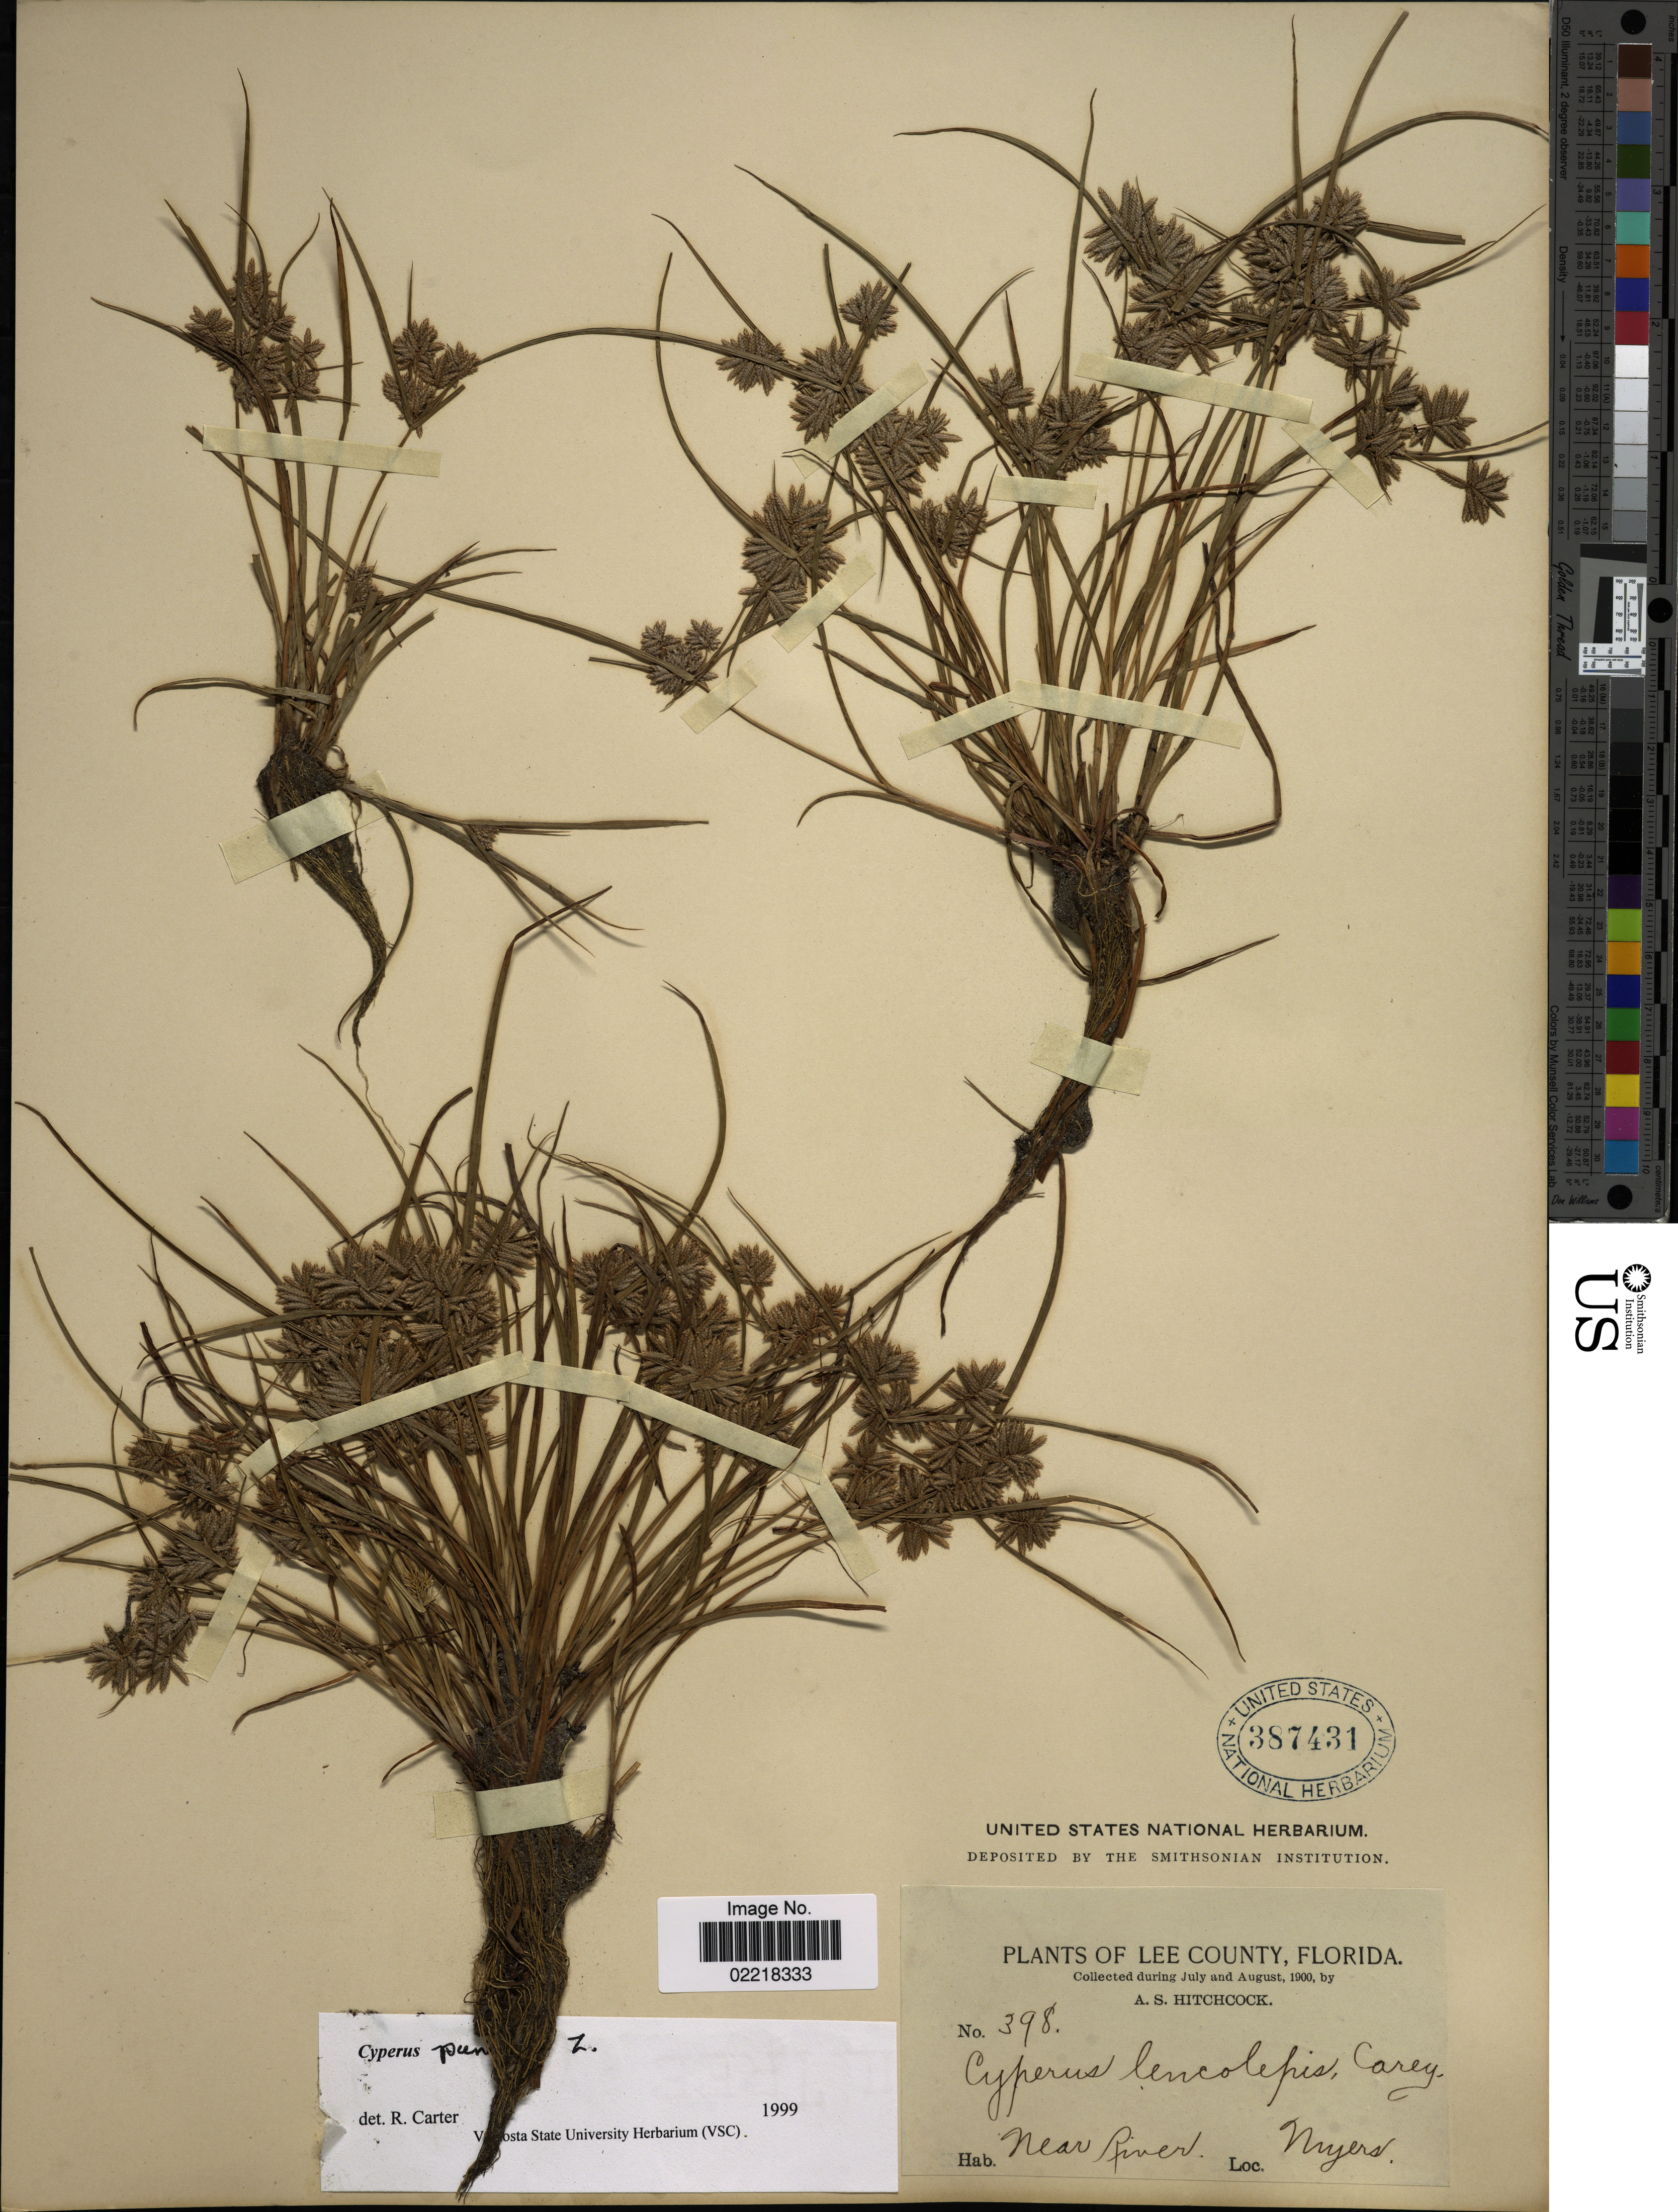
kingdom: Plantae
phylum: Tracheophyta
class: Liliopsida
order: Poales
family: Cyperaceae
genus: Cyperus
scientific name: Cyperus pumilus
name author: L.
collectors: A. S. Hitchcock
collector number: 398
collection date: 1900-07/1900-08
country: United States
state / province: Florida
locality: Lee County, near River, Myers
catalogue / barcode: US 387431